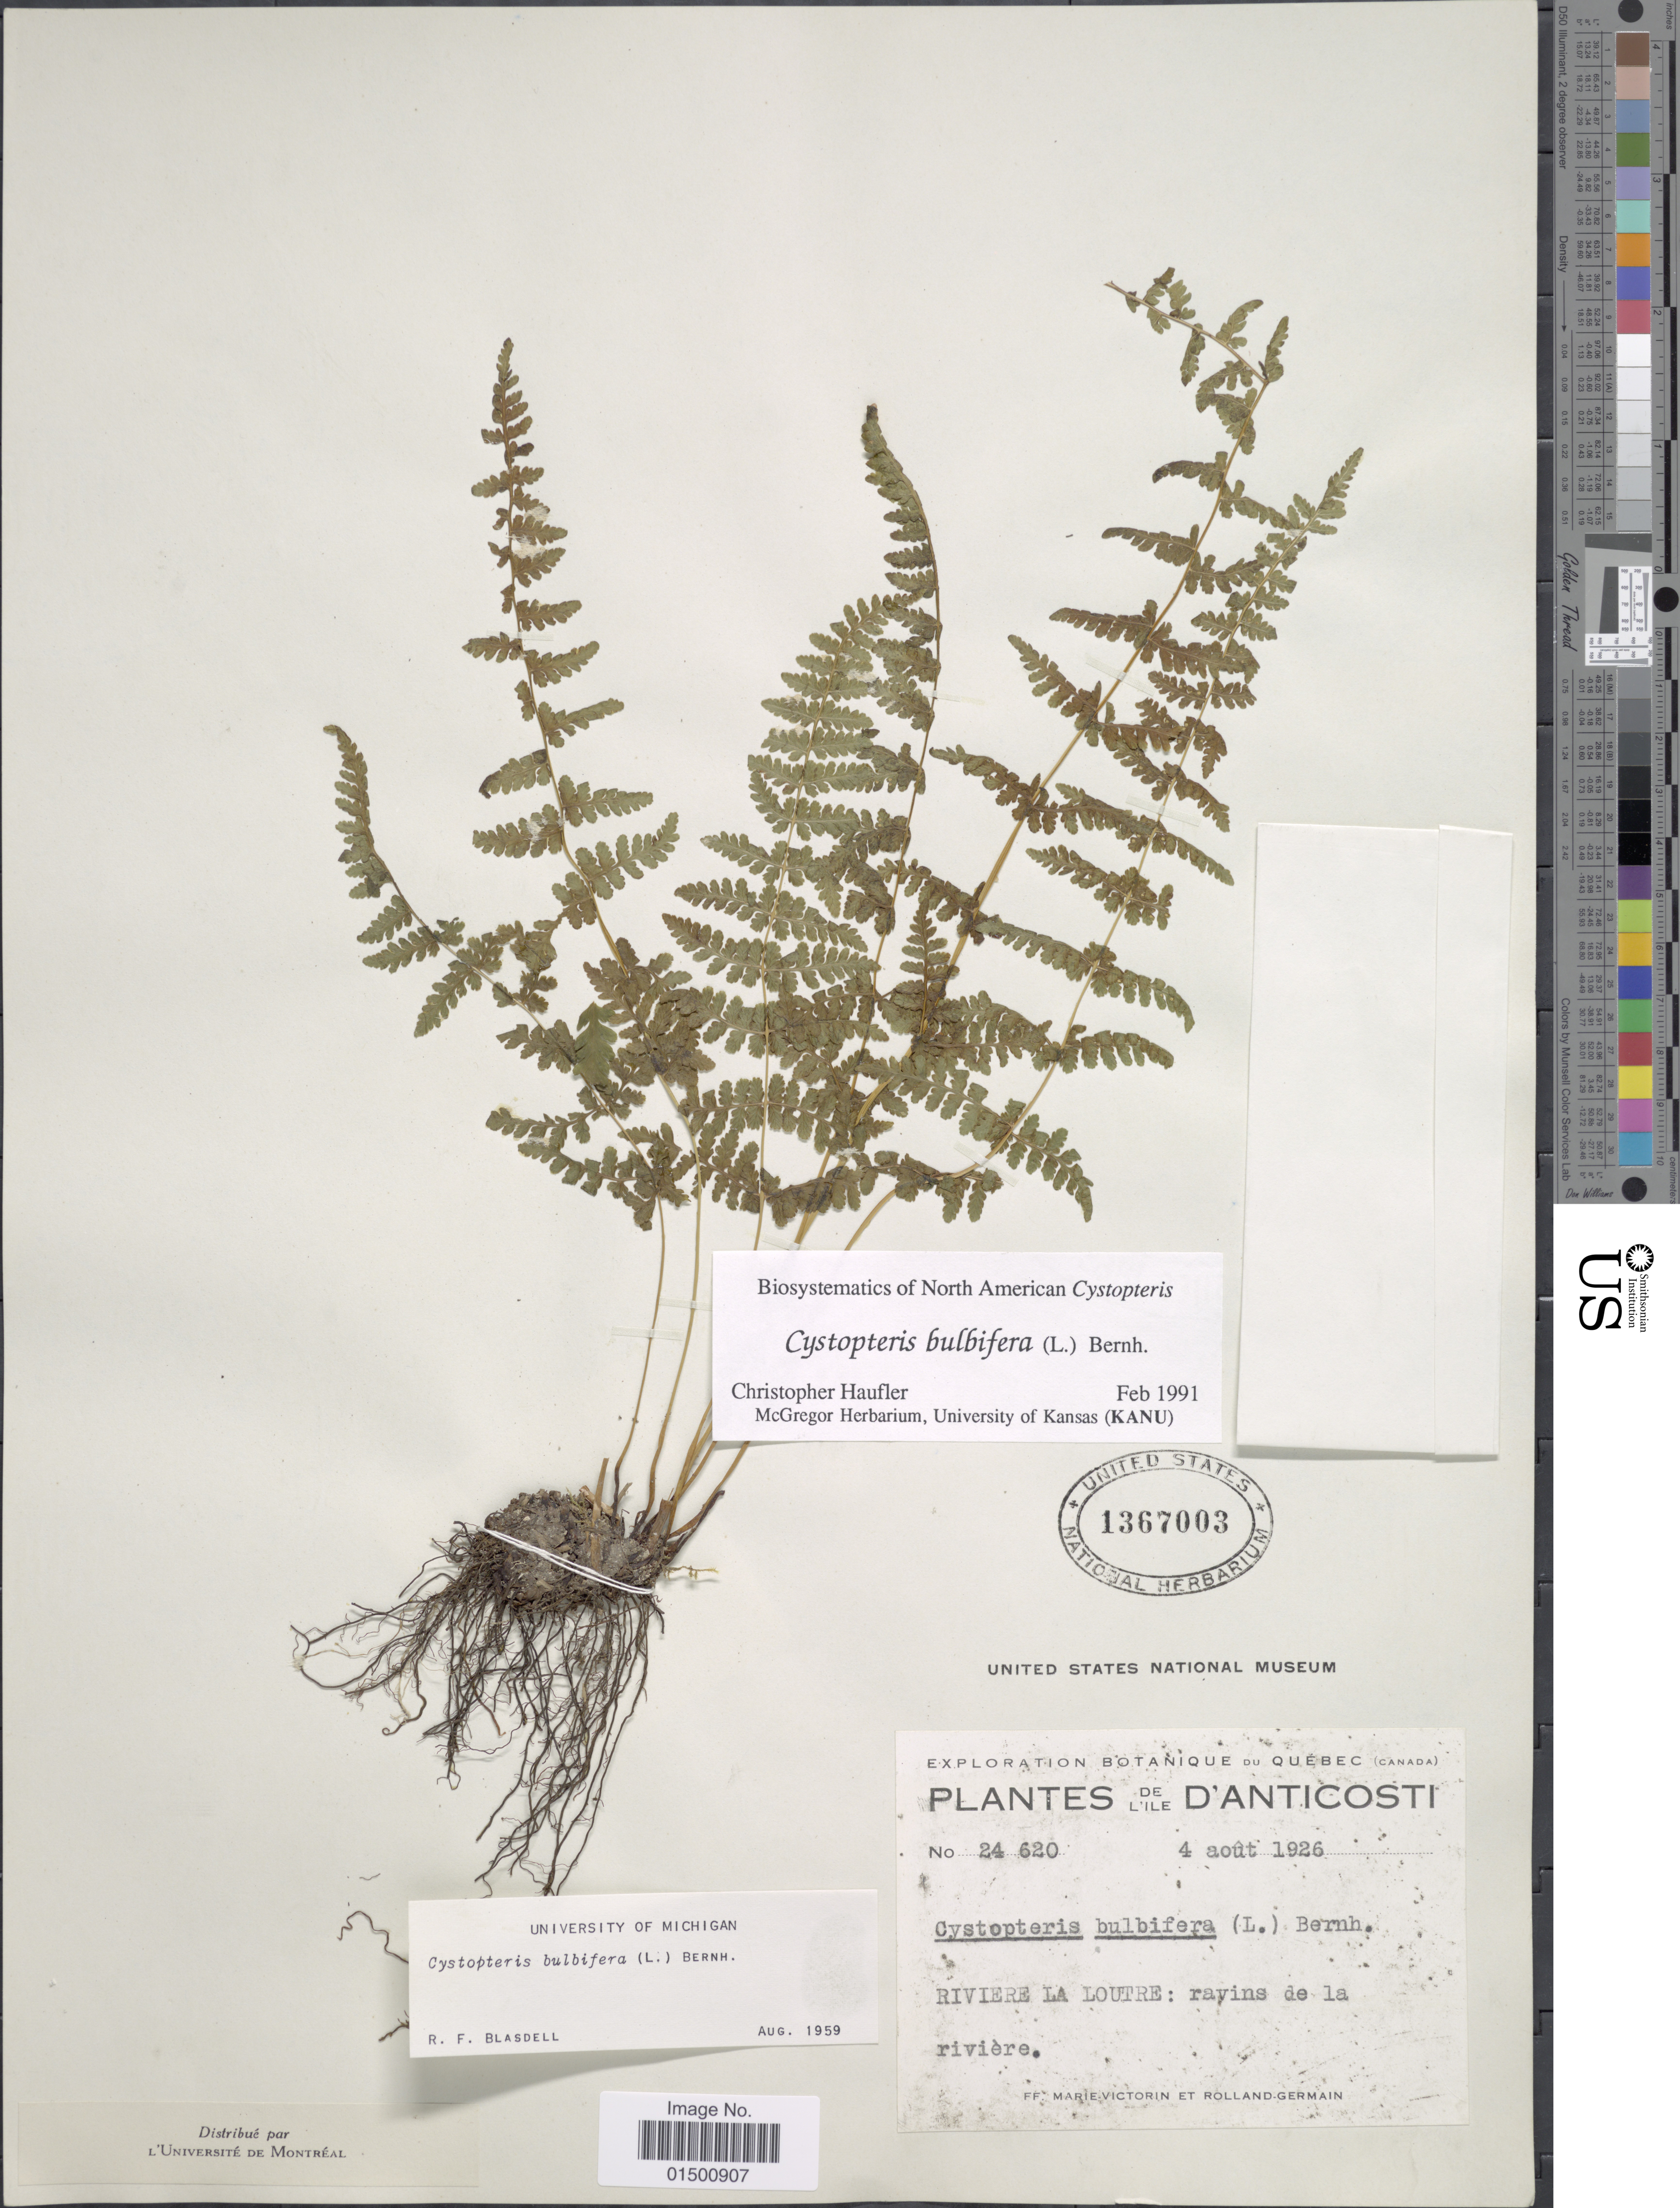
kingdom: Plantae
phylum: Tracheophyta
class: Polypodiopsida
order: Polypodiales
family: Cystopteridaceae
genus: Cystopteris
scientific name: Cystopteris bulbifera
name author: (L.) Bernh.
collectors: Fr. Marie-Victorin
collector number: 24620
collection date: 1926-08-04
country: Canada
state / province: Quebec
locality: L'ile d'Anticosti, Riviere La Loutre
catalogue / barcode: US 1367003